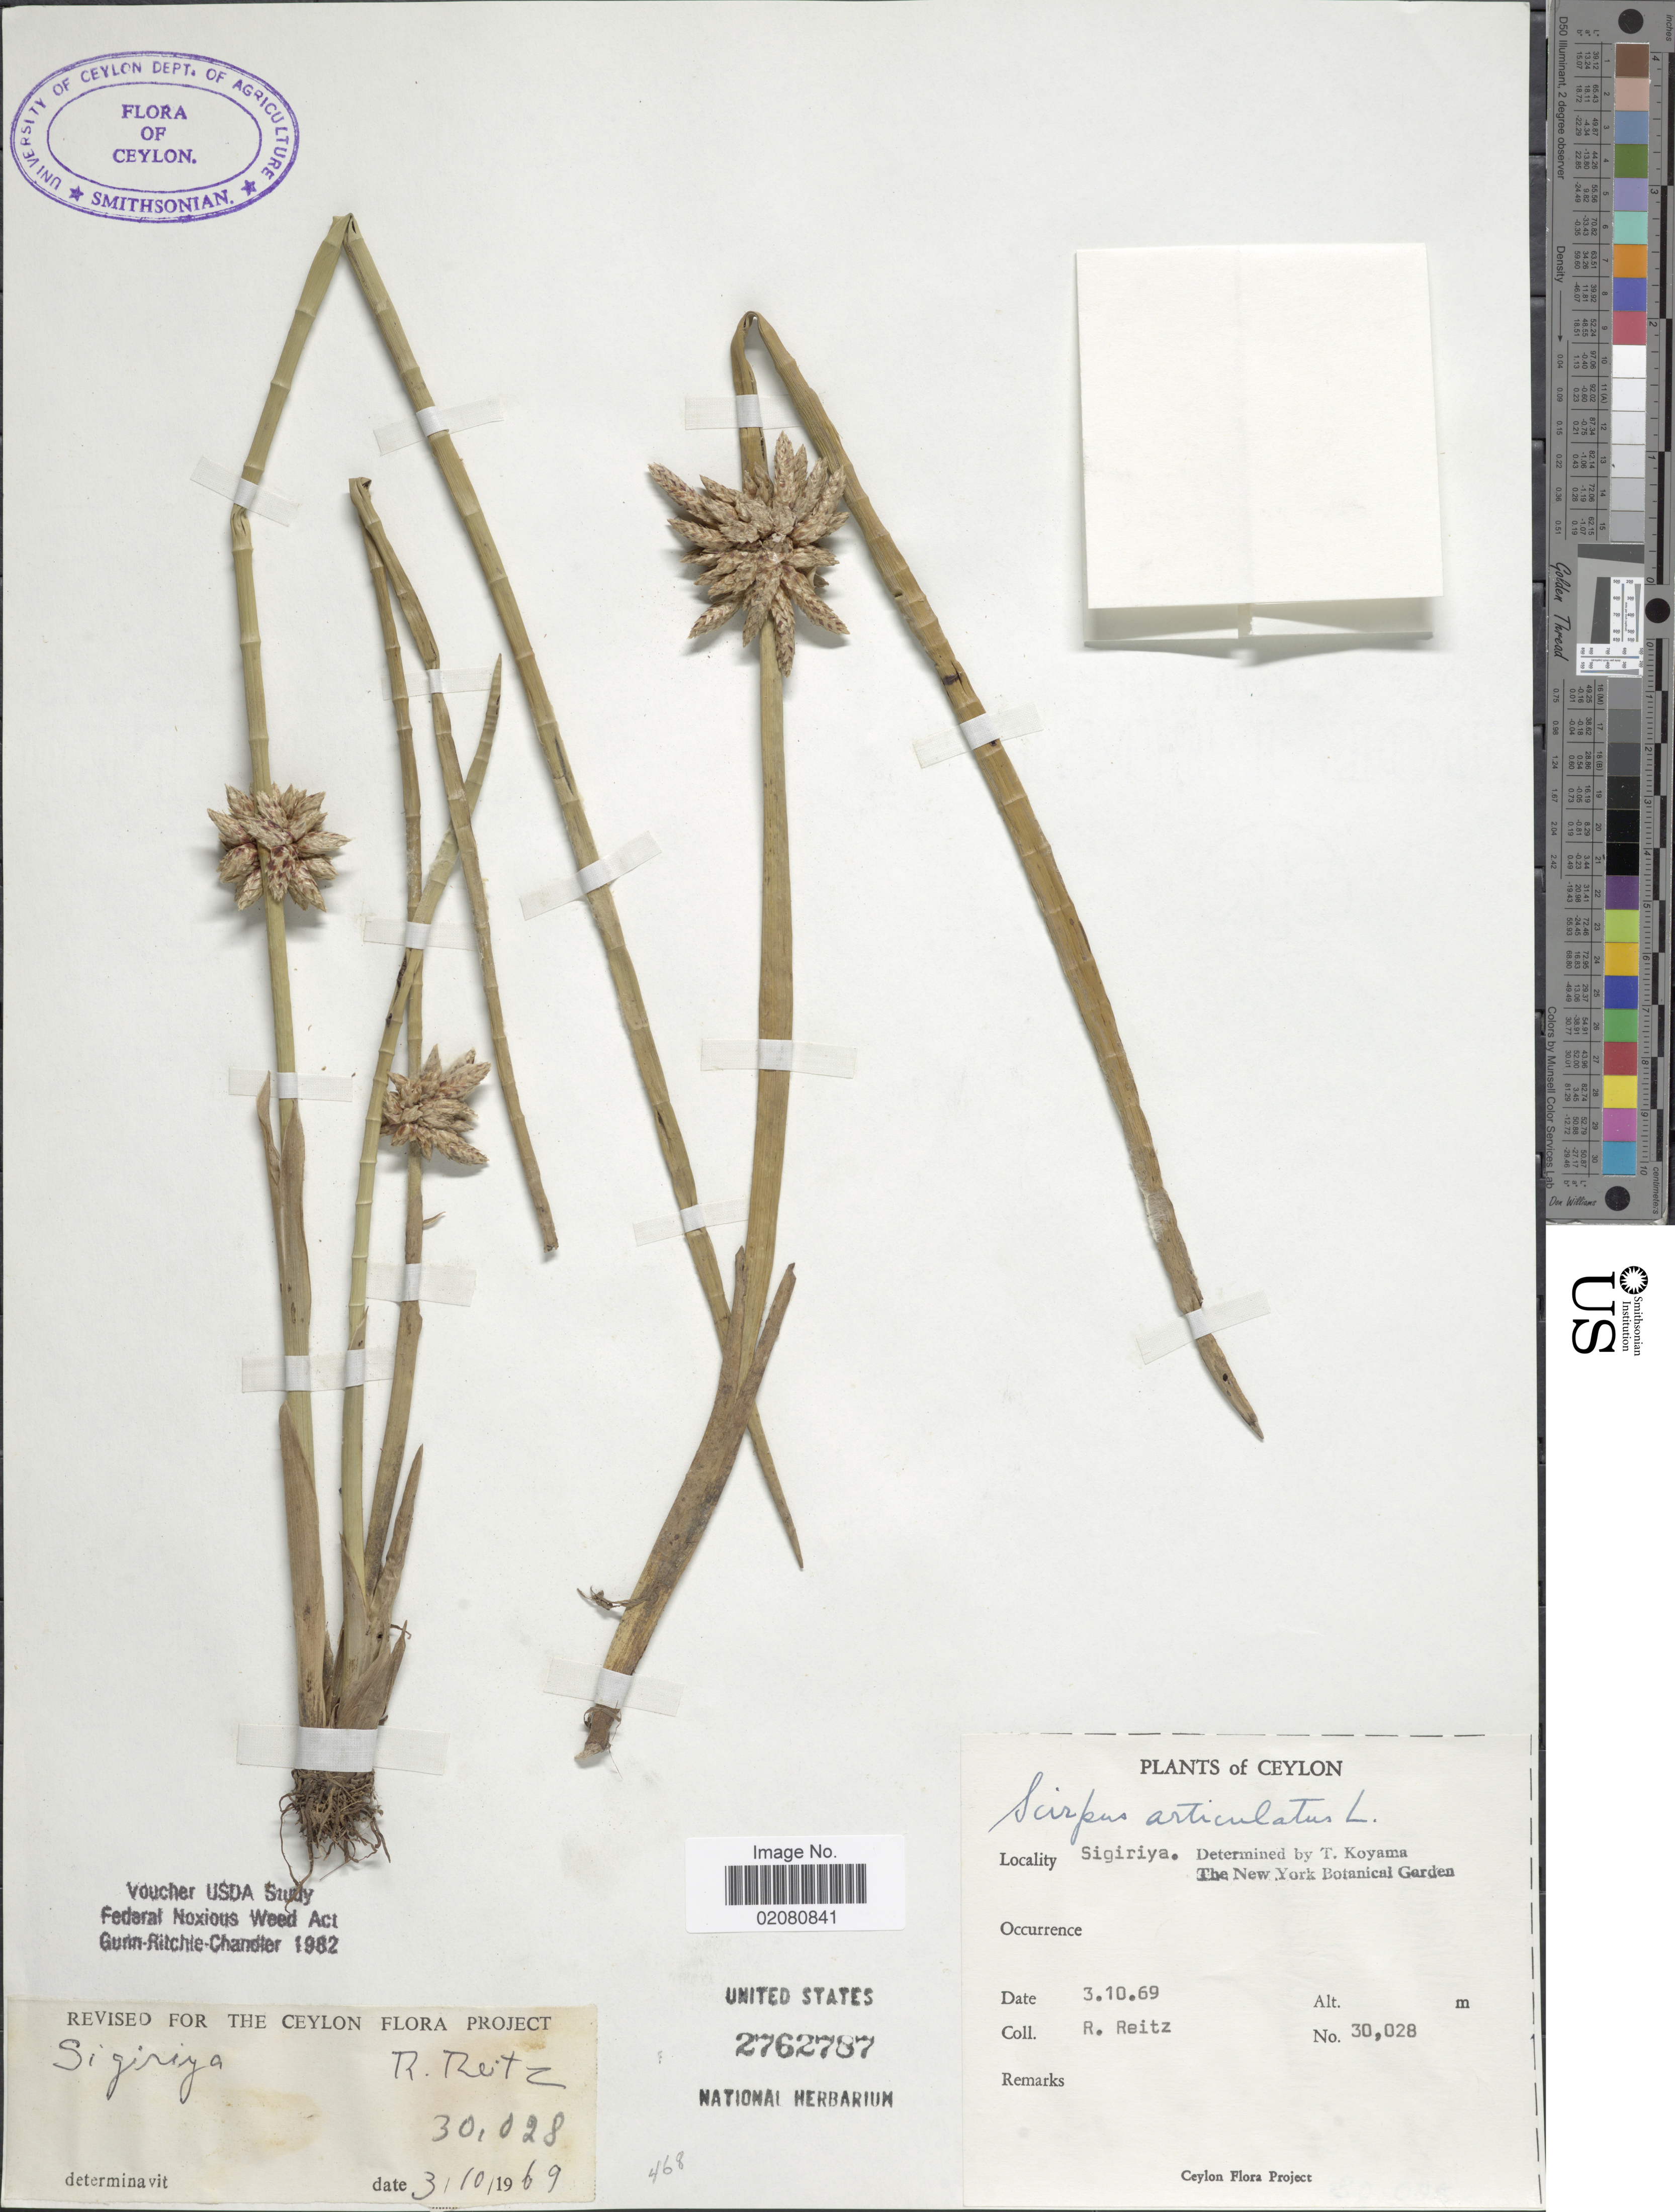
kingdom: Plantae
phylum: Tracheophyta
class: Liliopsida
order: Poales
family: Cyperaceae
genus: Schoenoplectus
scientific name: Schoenoplectus articulatus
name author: (L.) Palla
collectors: R. Reitz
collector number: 30028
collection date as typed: Transcribed d/m/y: 3/10/69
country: Sri Lanka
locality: Ceylon. Sigiriya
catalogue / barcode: US 2762787